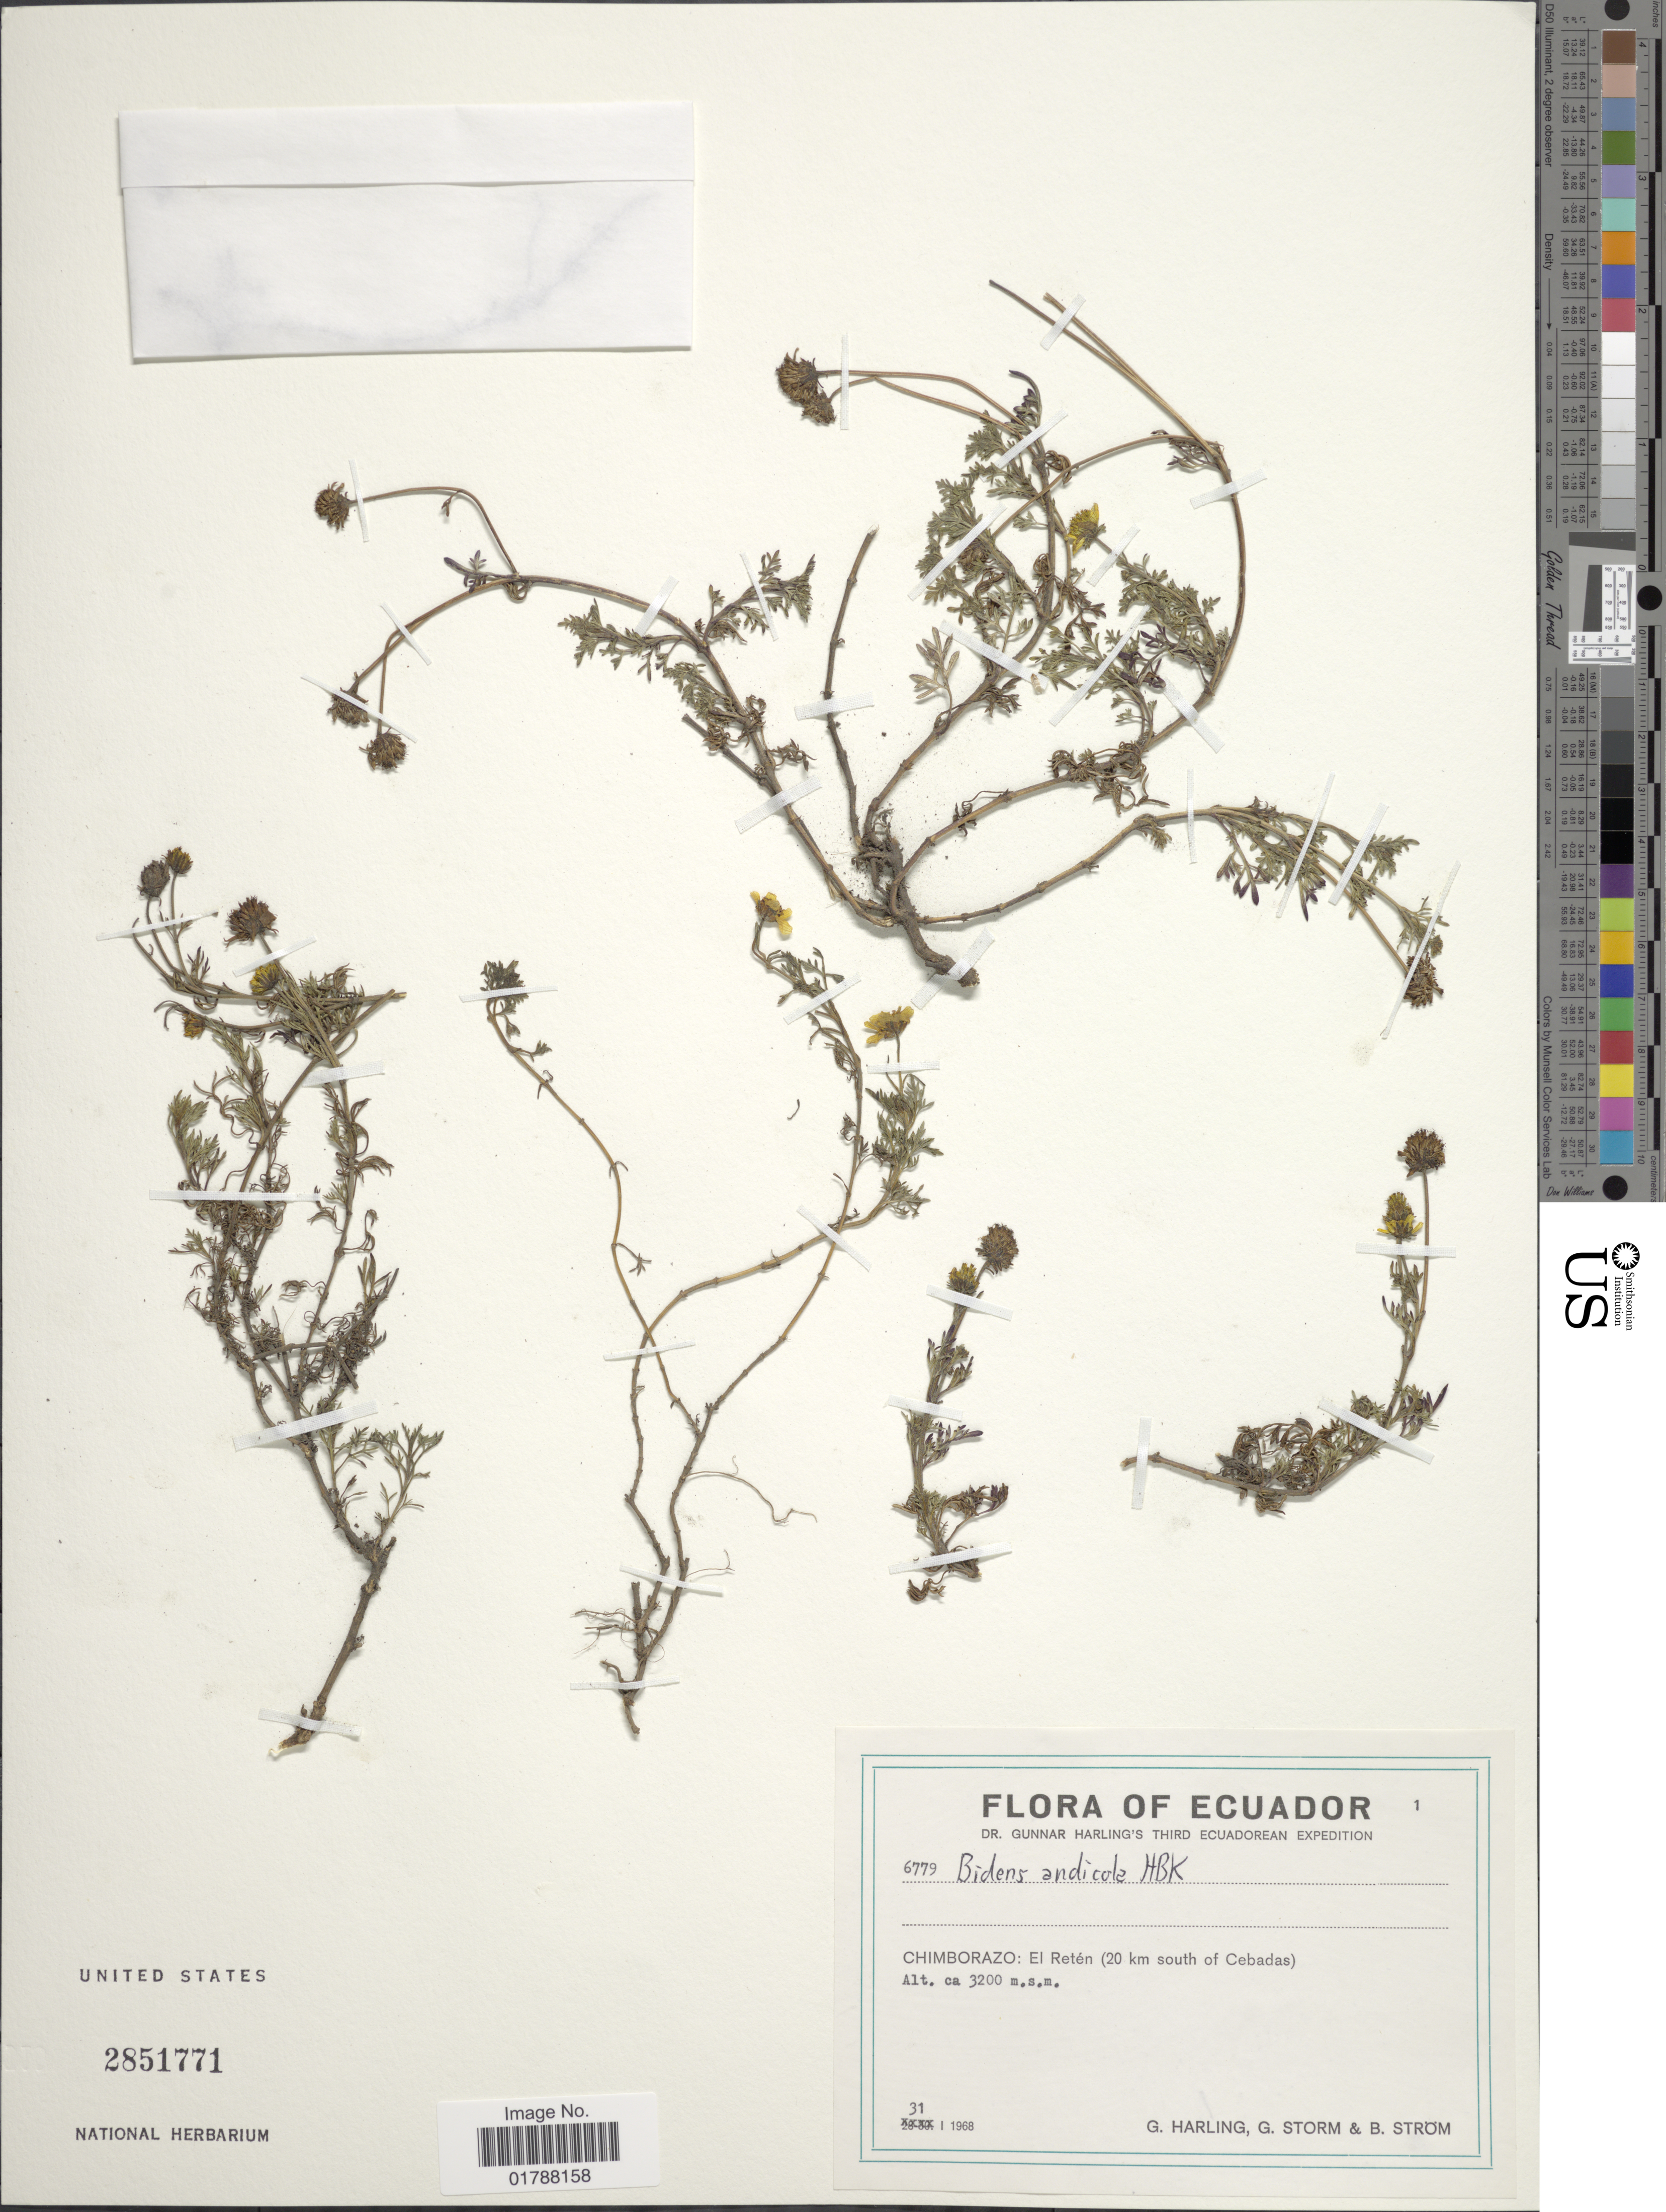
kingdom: Plantae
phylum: Tracheophyta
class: Magnoliopsida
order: Asterales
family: Asteraceae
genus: Bidens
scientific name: Bidens andicola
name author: Kunth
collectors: G. Harling, G. Storm & B. Ström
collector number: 6779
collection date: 1968-01-31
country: Ecuador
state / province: Chimborazo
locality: Chimborazo: El Reten (20 km south of Cebadas)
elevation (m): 3200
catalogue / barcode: US 2851771